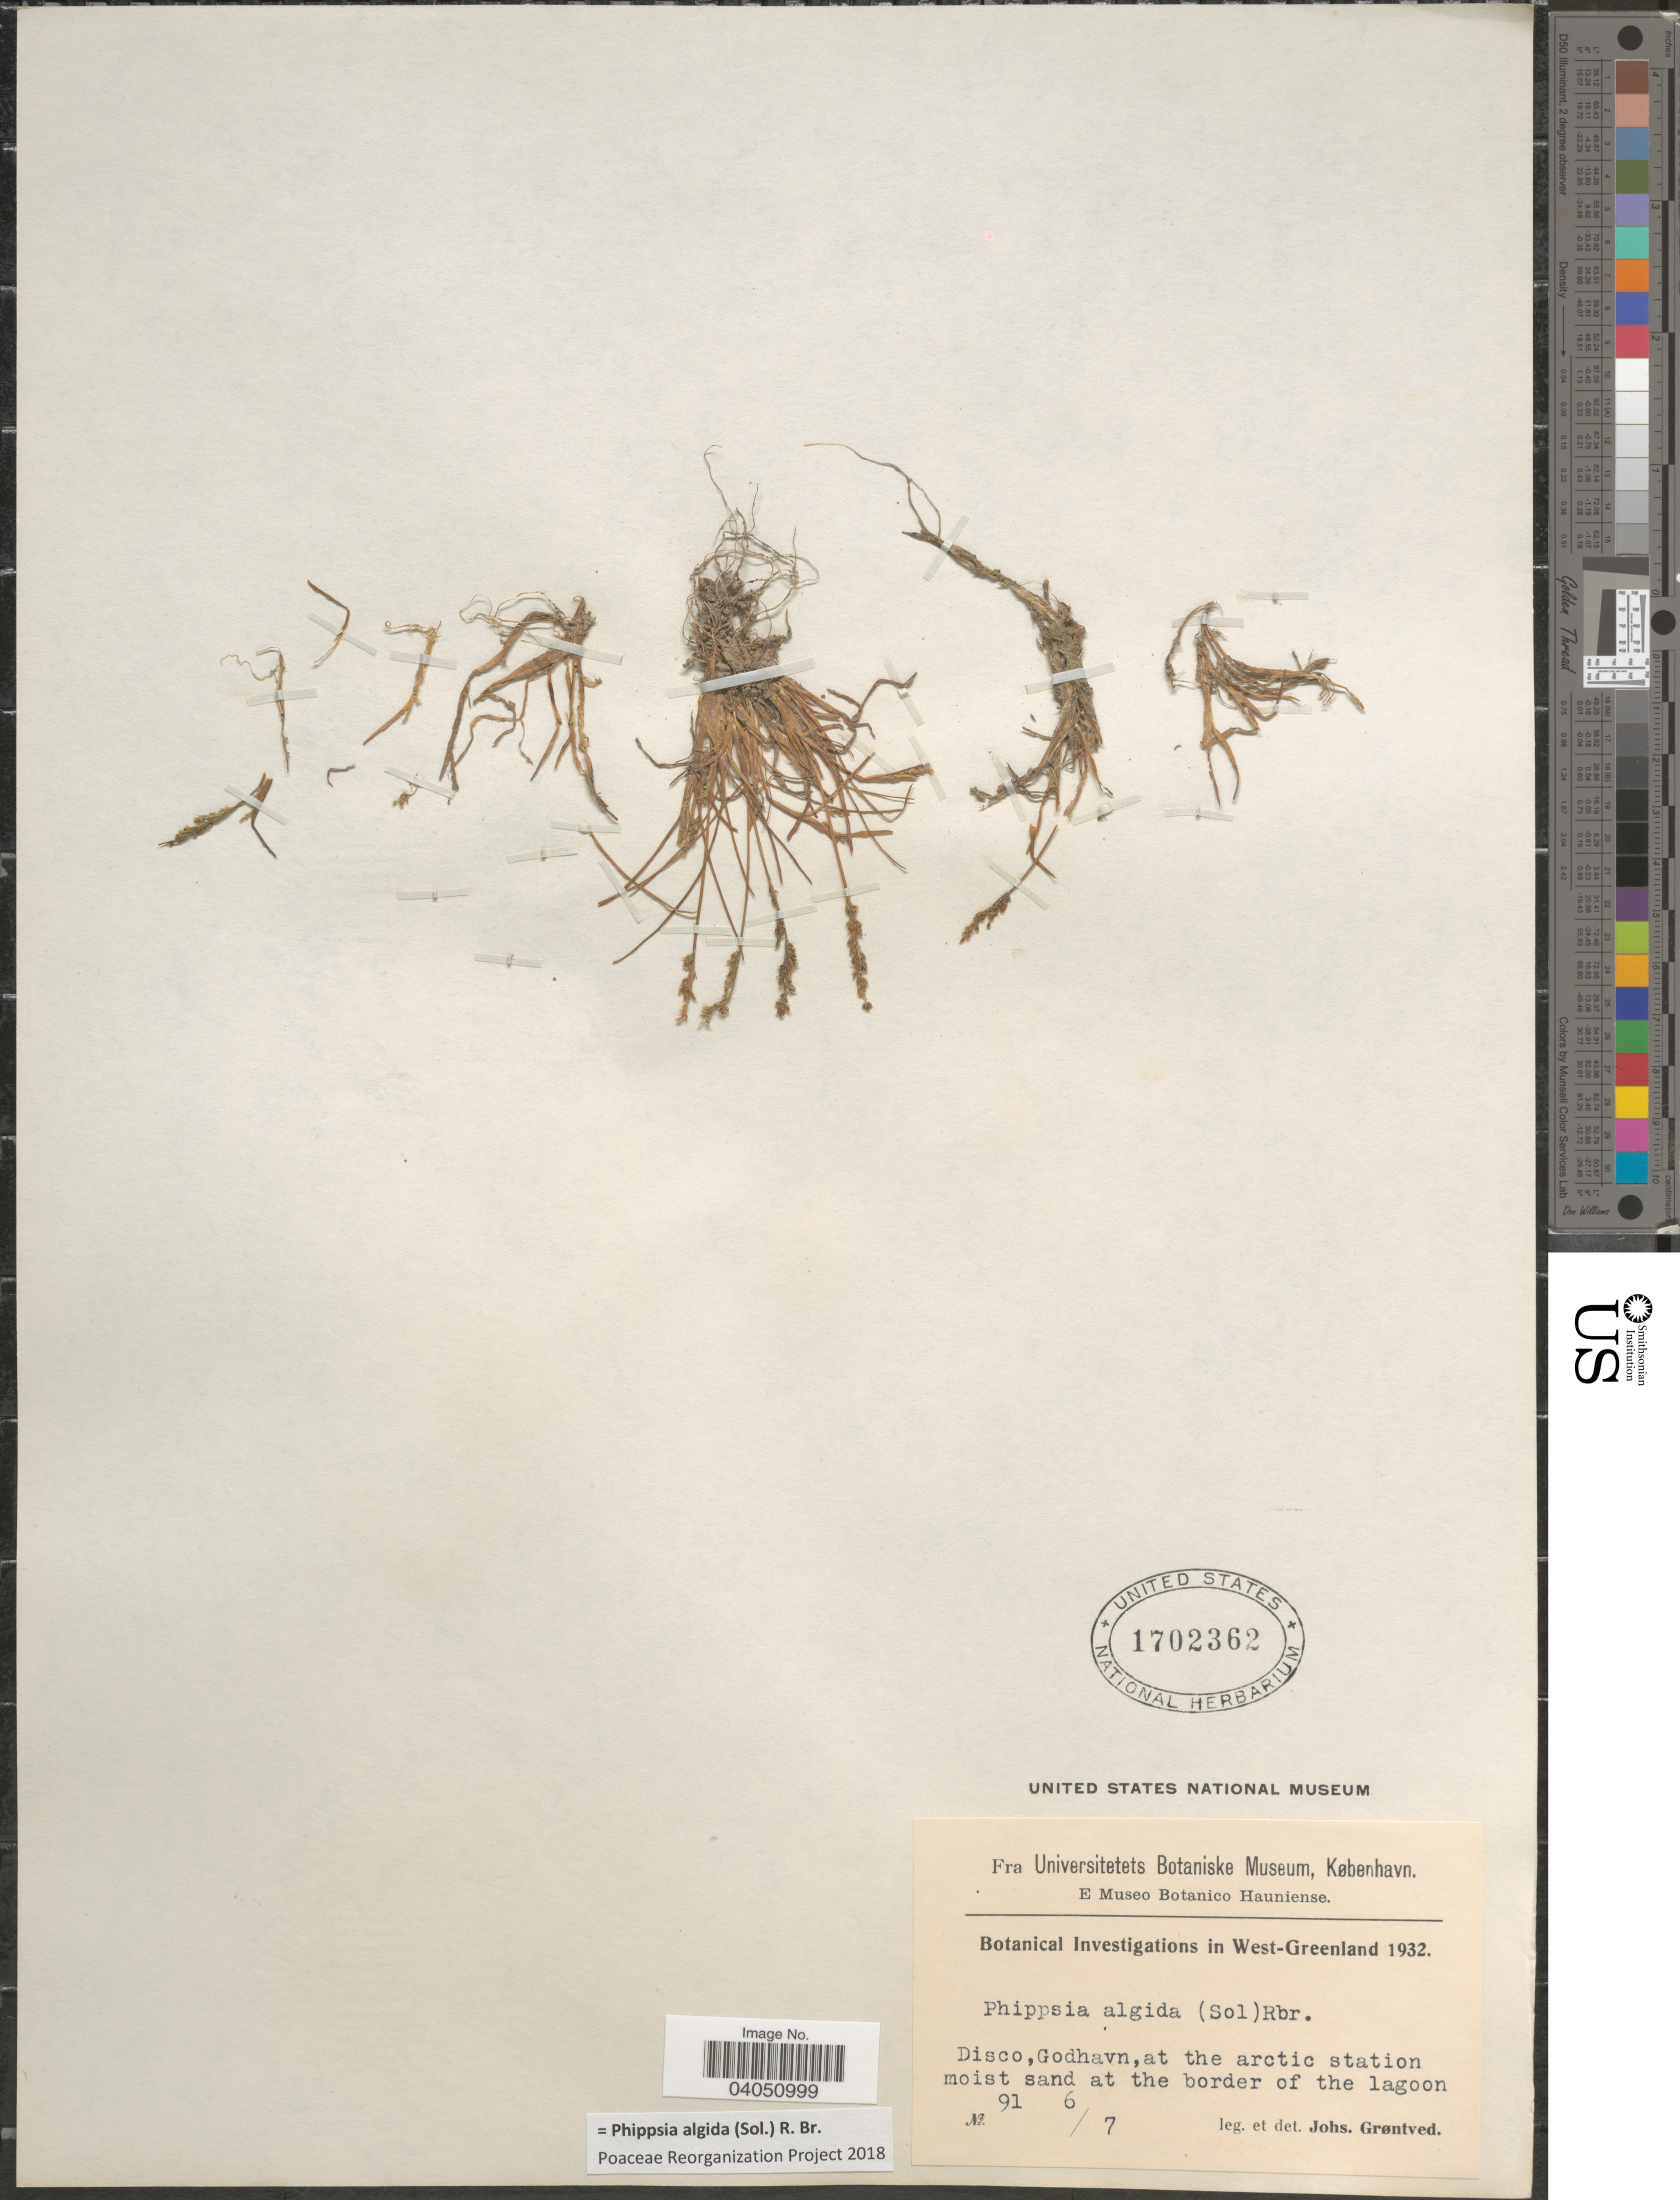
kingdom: Plantae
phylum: Tracheophyta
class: Liliopsida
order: Poales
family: Poaceae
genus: Phippsia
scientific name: Phippsia algida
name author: (Sol.) R. Br.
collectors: J. Grøntved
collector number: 91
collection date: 1932-07-06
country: Greenland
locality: West-Greenland. Disco, Godhavn, at the arctic station moist sand at the border of the lagoon.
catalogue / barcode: US 1702362